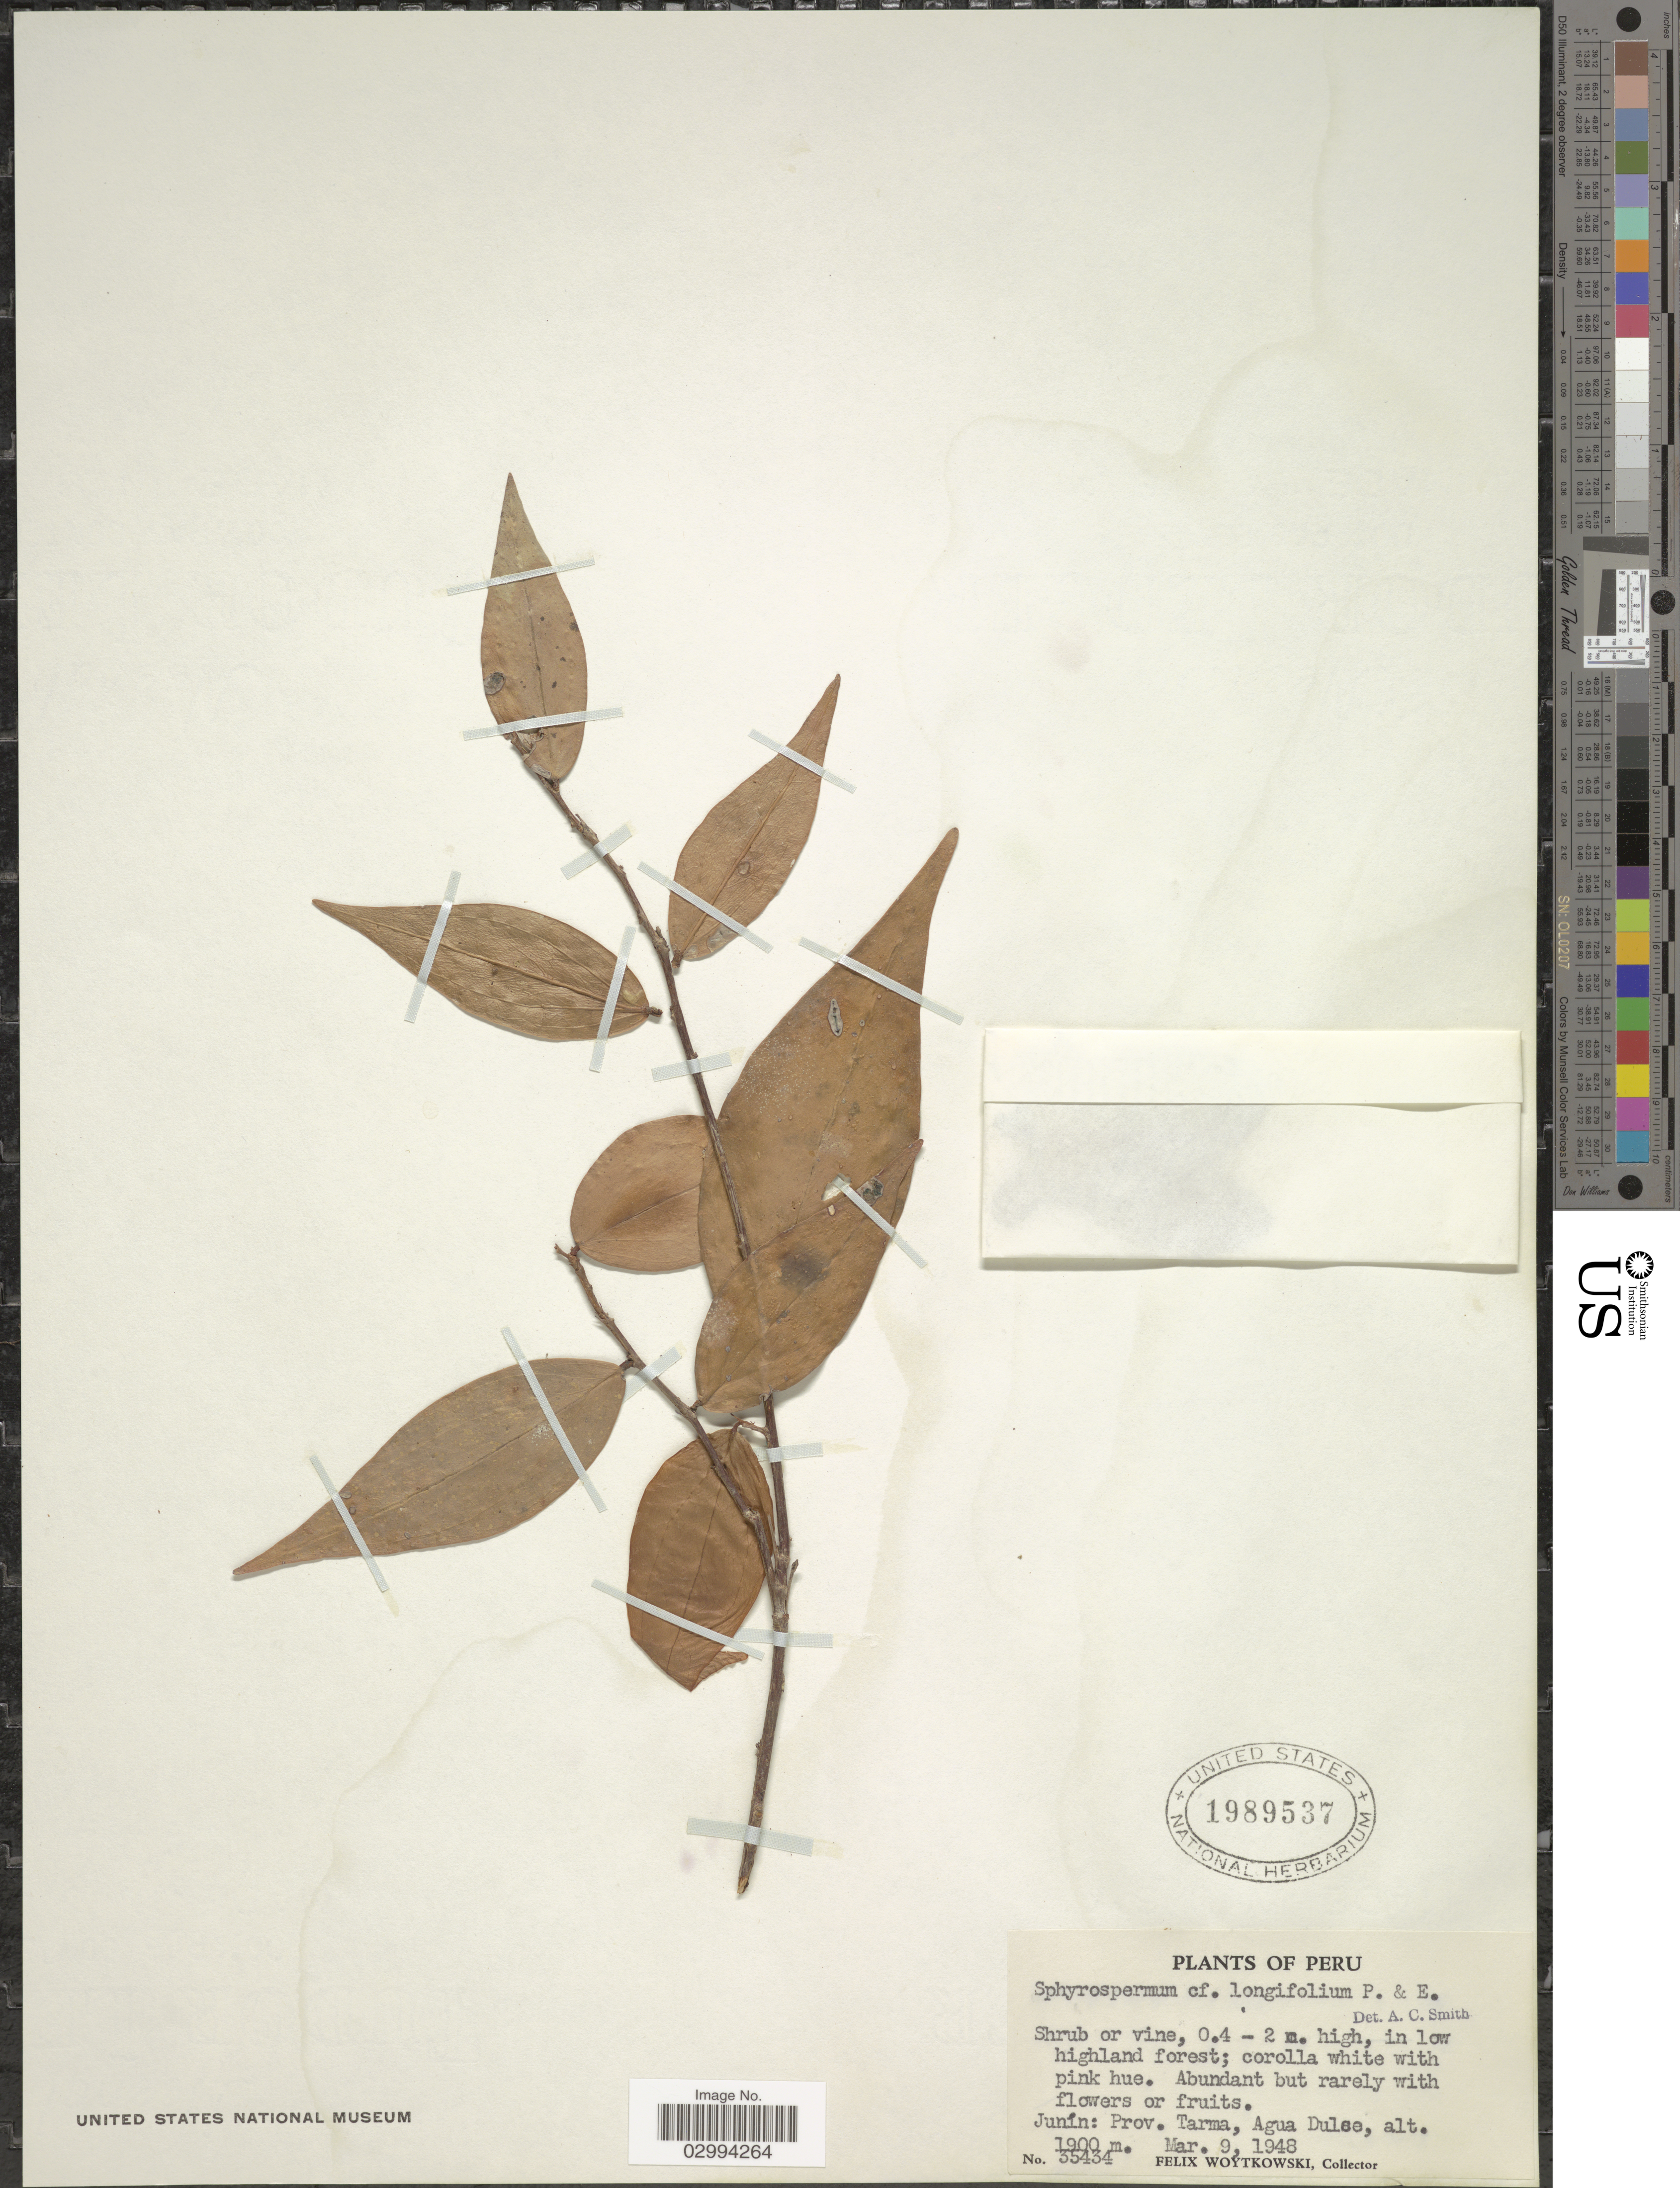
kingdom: Plantae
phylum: Tracheophyta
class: Magnoliopsida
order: Ericales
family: Ericaceae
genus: Sphyrospermum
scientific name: Sphyrospermum longifolium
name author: Poepp. & Endl.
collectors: F. Woytkowski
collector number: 35434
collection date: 1948-03-09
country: Peru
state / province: Junín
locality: Prov. Tarma, Agua Dulce.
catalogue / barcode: US 1989537